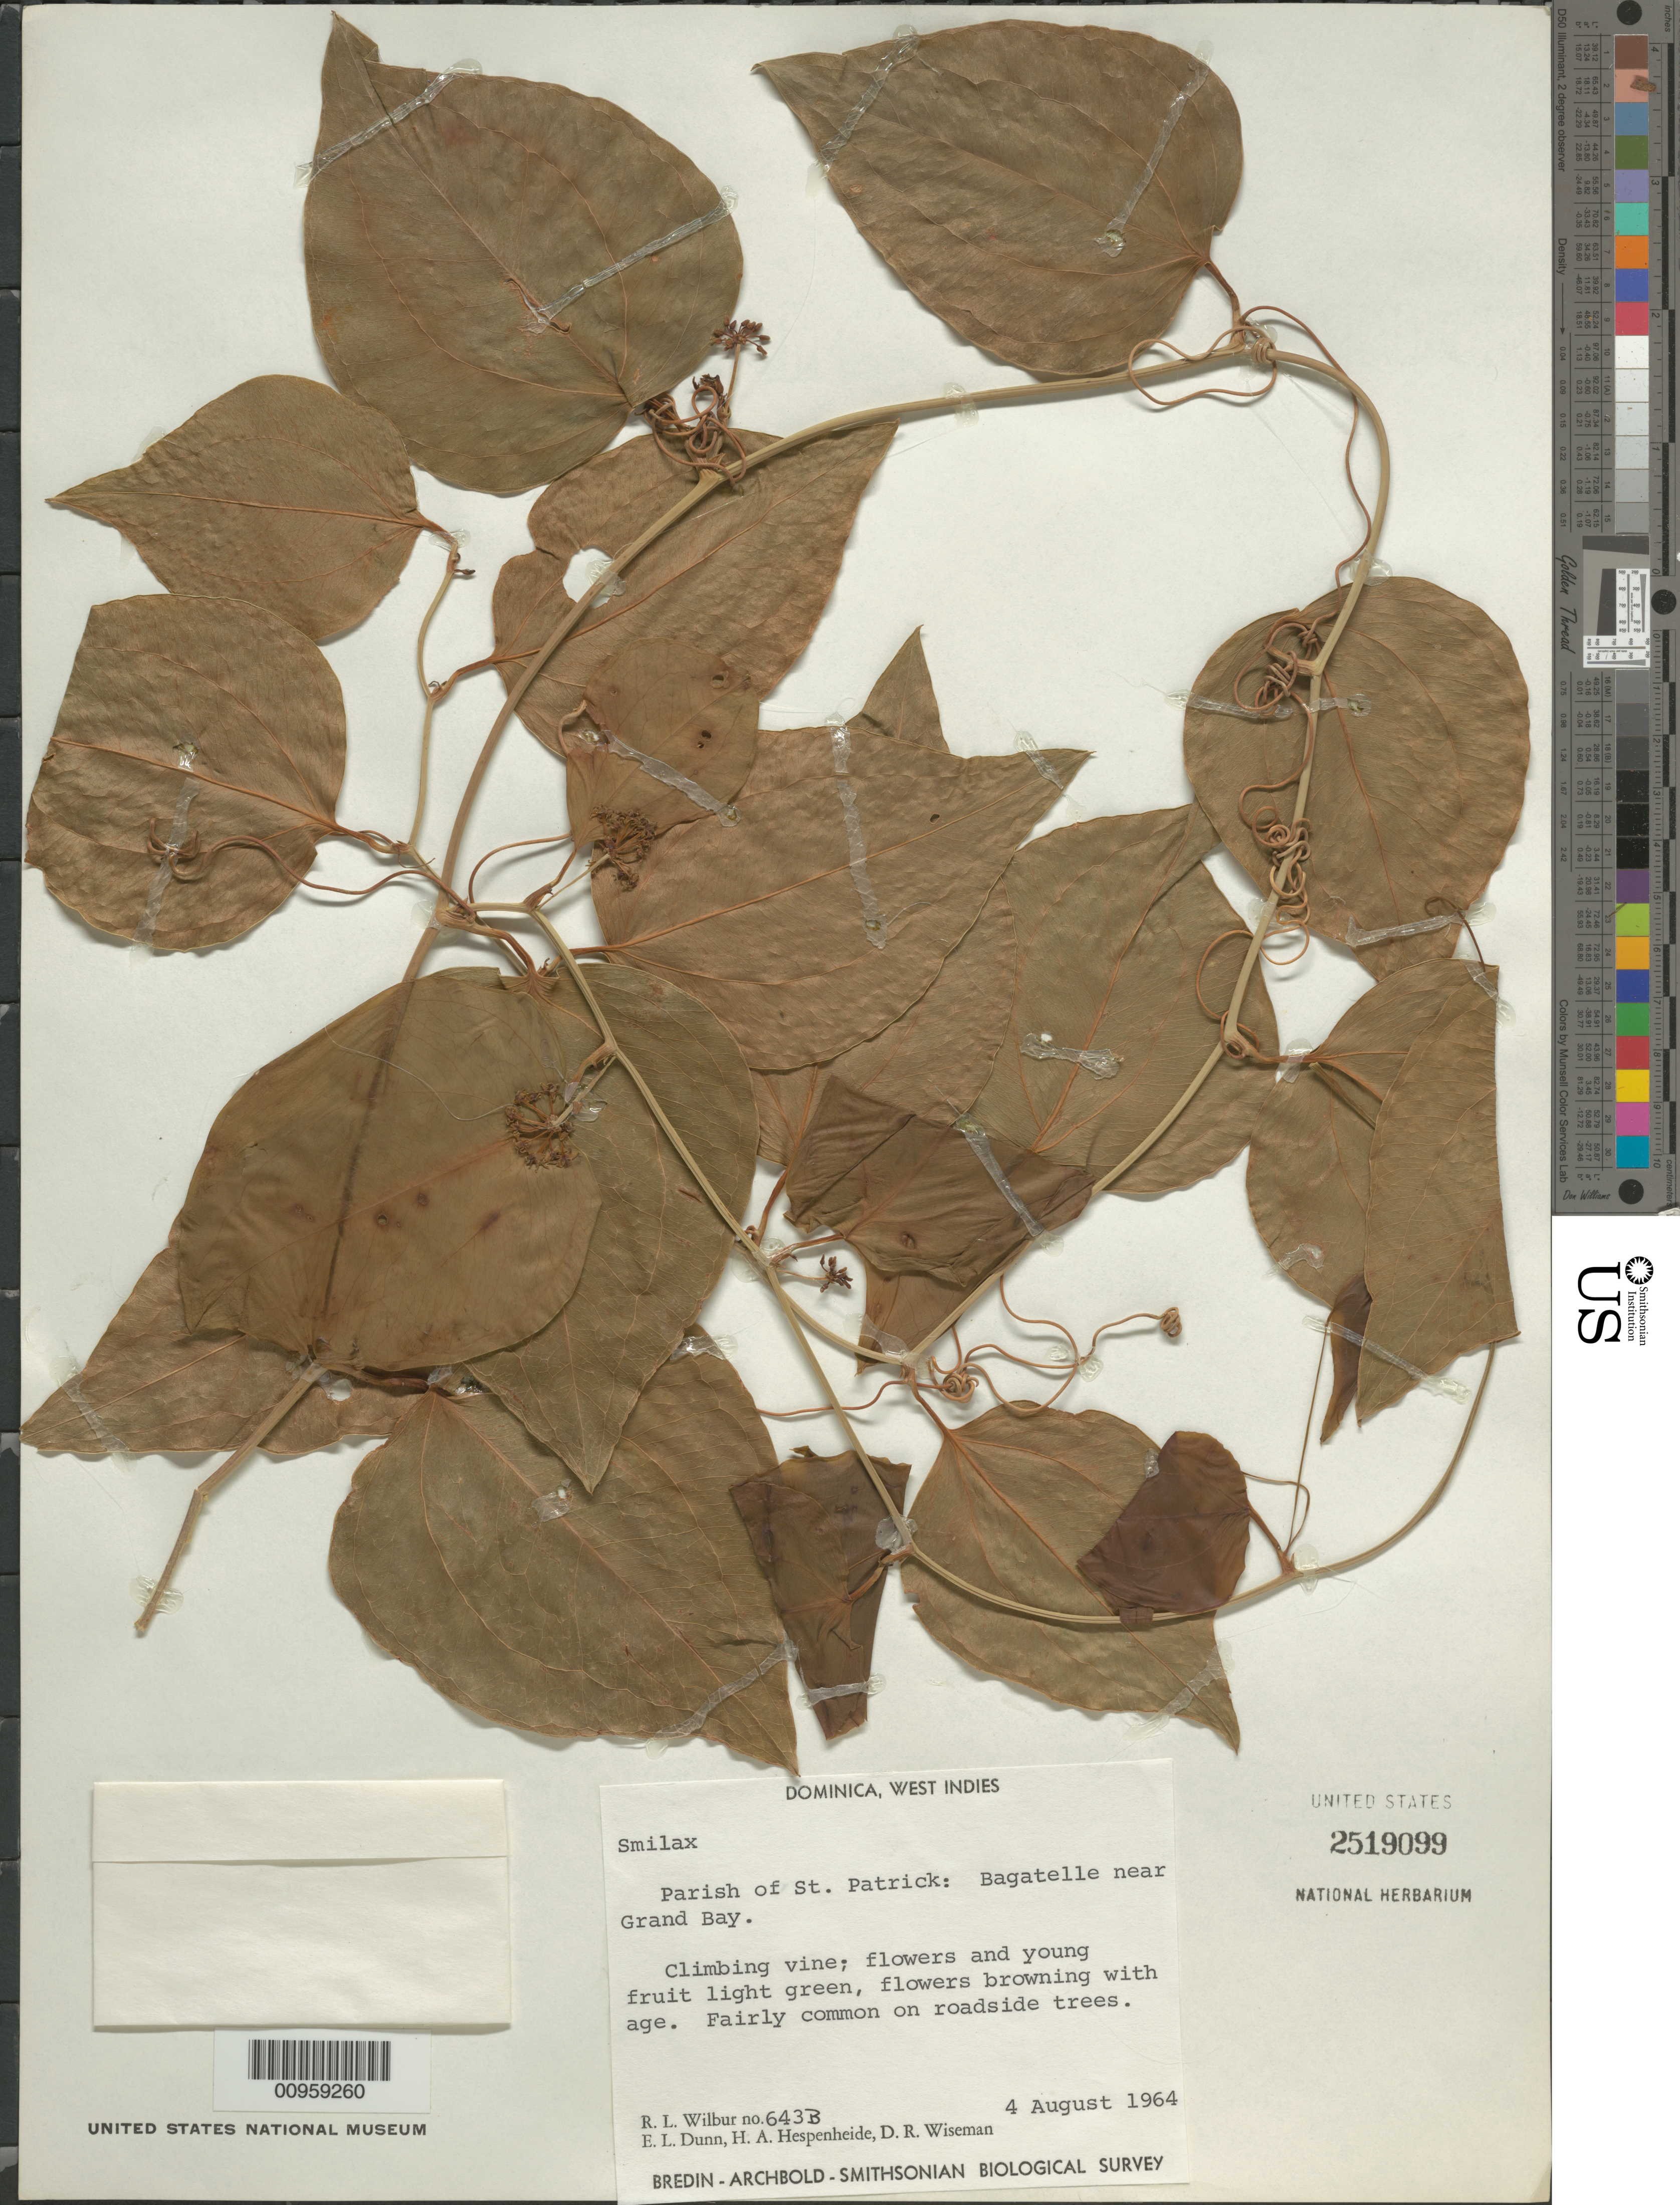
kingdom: Plantae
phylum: Tracheophyta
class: Liliopsida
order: Liliales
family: Smilacaceae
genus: Smilax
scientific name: Smilax guianensis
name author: Vitman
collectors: R. L. Wilbur, E. Dunn, H. A. Hespenheide & D. R. Wiseman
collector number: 643B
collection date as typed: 04 Aug 1964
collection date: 1964-08-04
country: Dominica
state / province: St. Patrick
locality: Bagatelle near Grand Bay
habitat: On roadside trees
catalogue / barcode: US 2519099